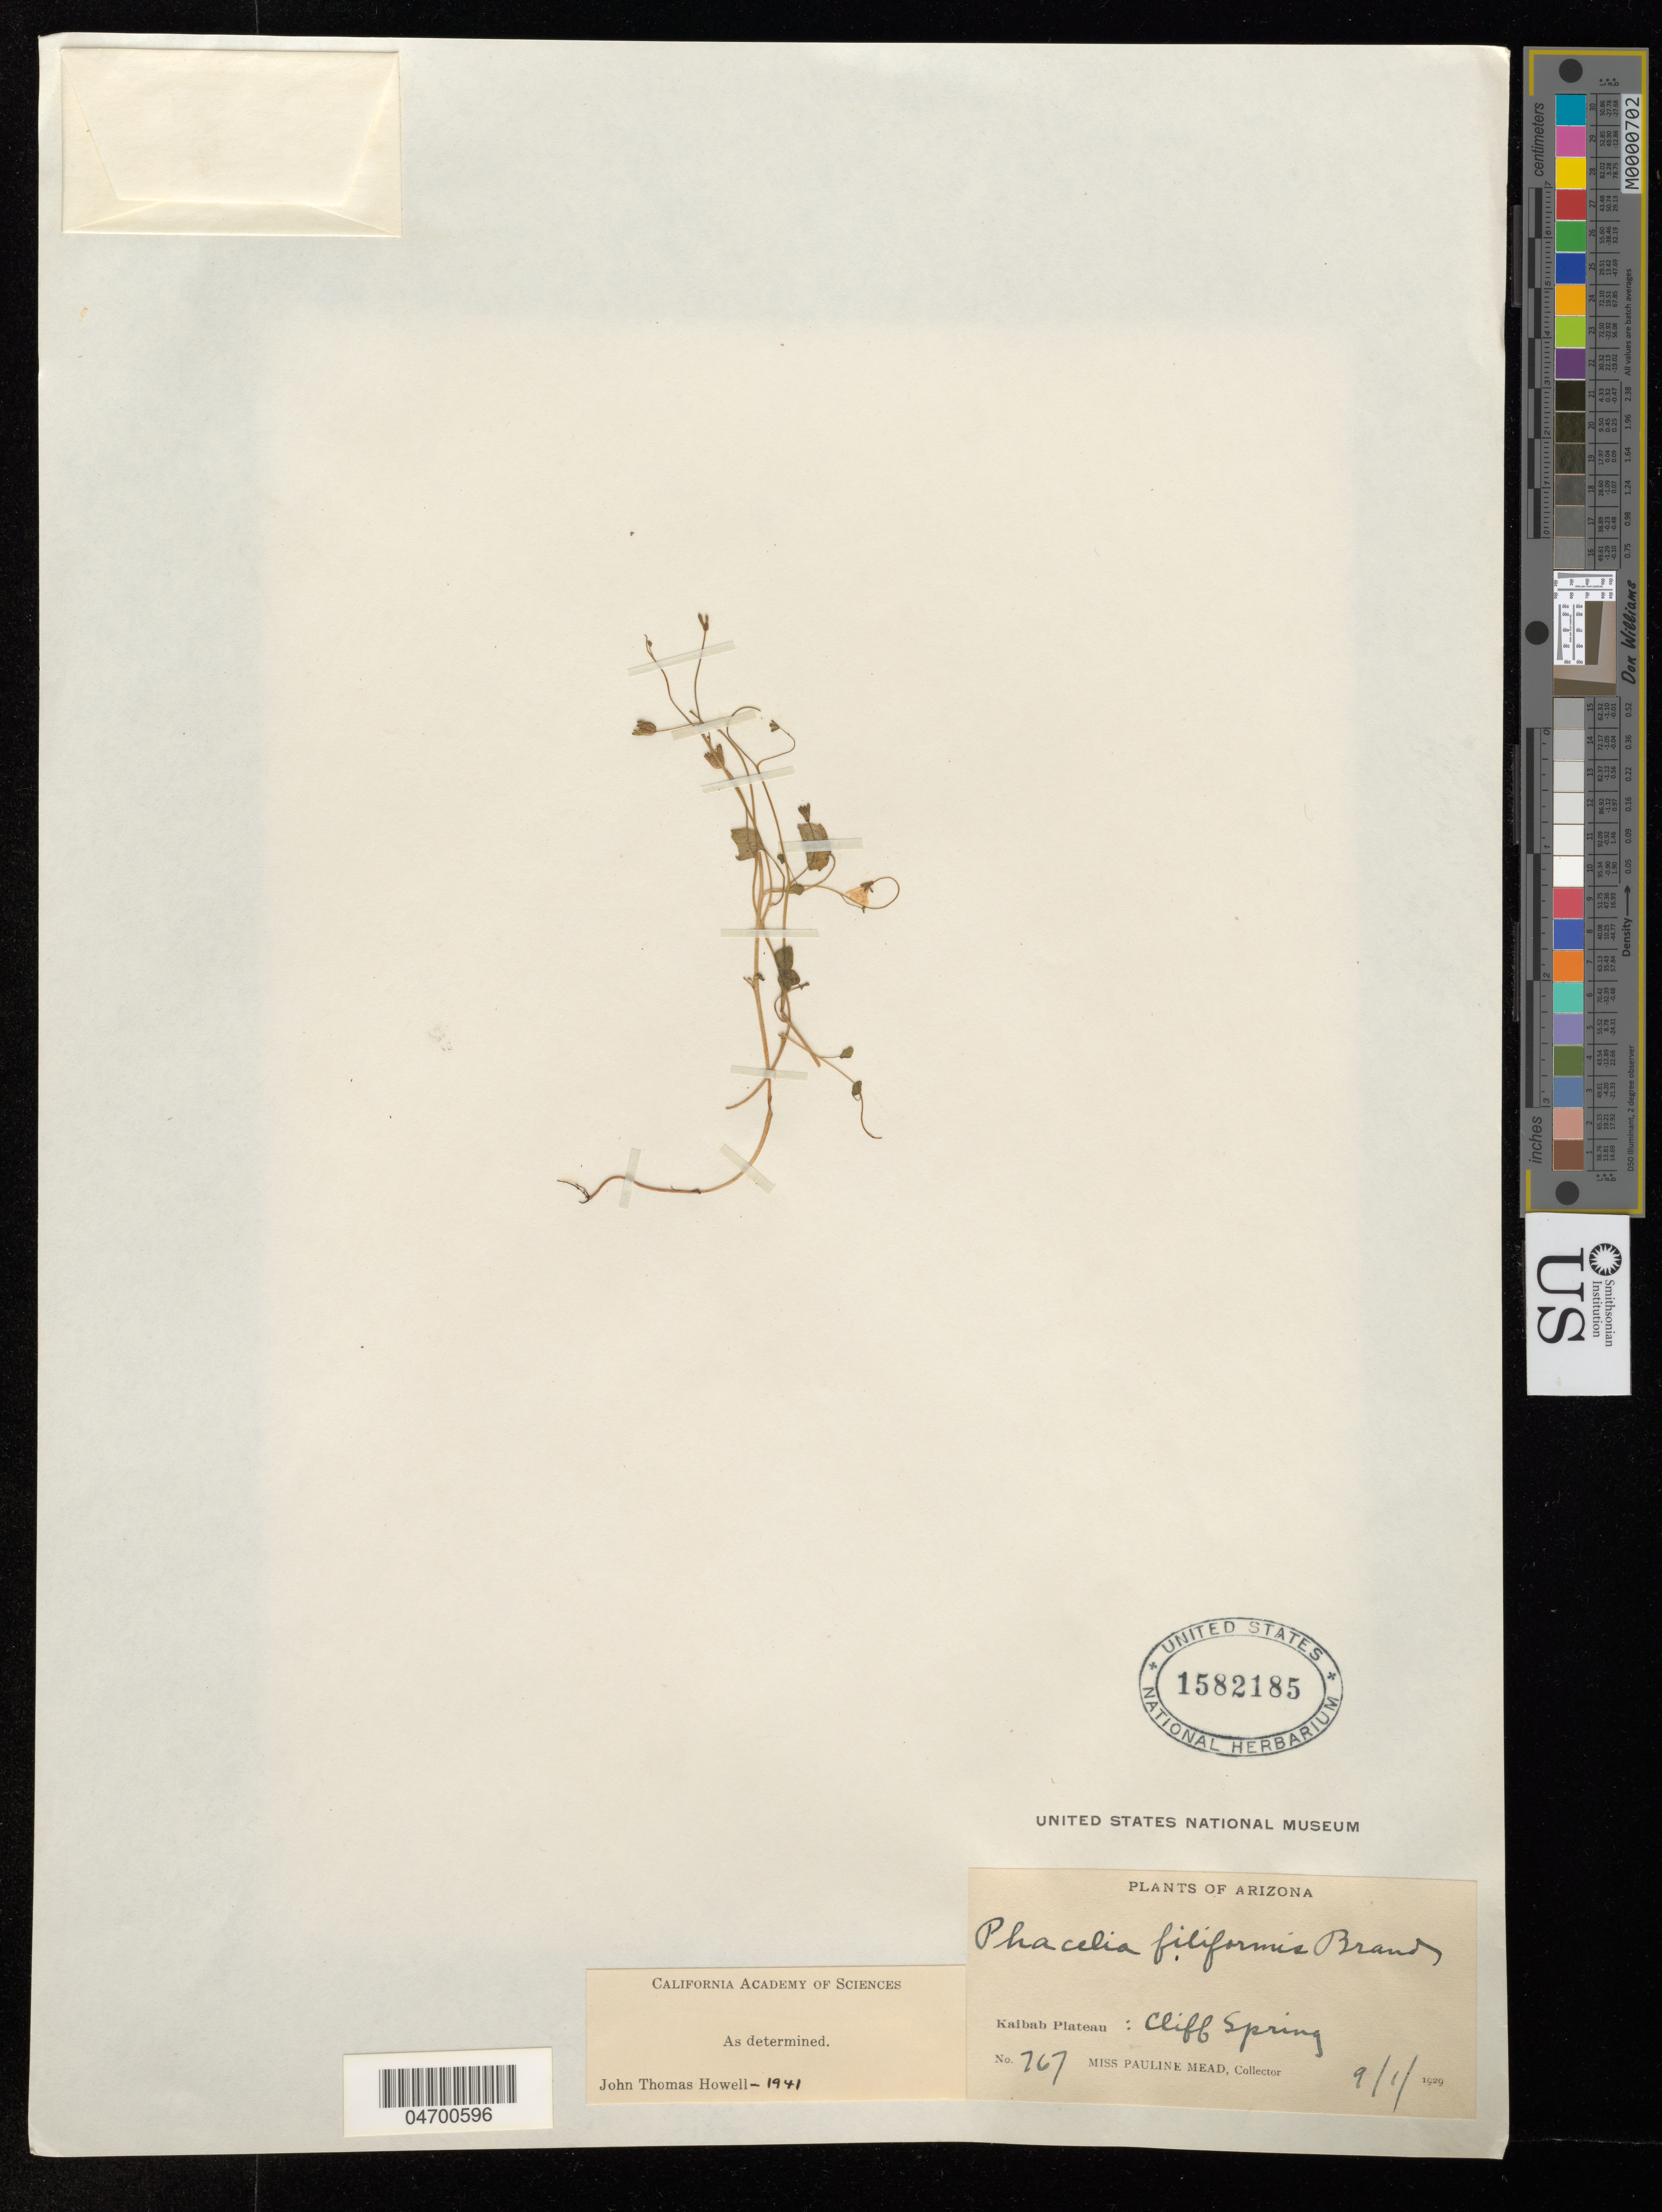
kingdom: Plantae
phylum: Tracheophyta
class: Magnoliopsida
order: Boraginales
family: Hydrophyllaceae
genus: Phacelia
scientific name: Phacelia filiformis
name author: Brand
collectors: P. Mead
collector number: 767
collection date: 1929-09-01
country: United States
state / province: Arizona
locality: Kaibab Plateau: Cliff Spring.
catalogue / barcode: US 1582185